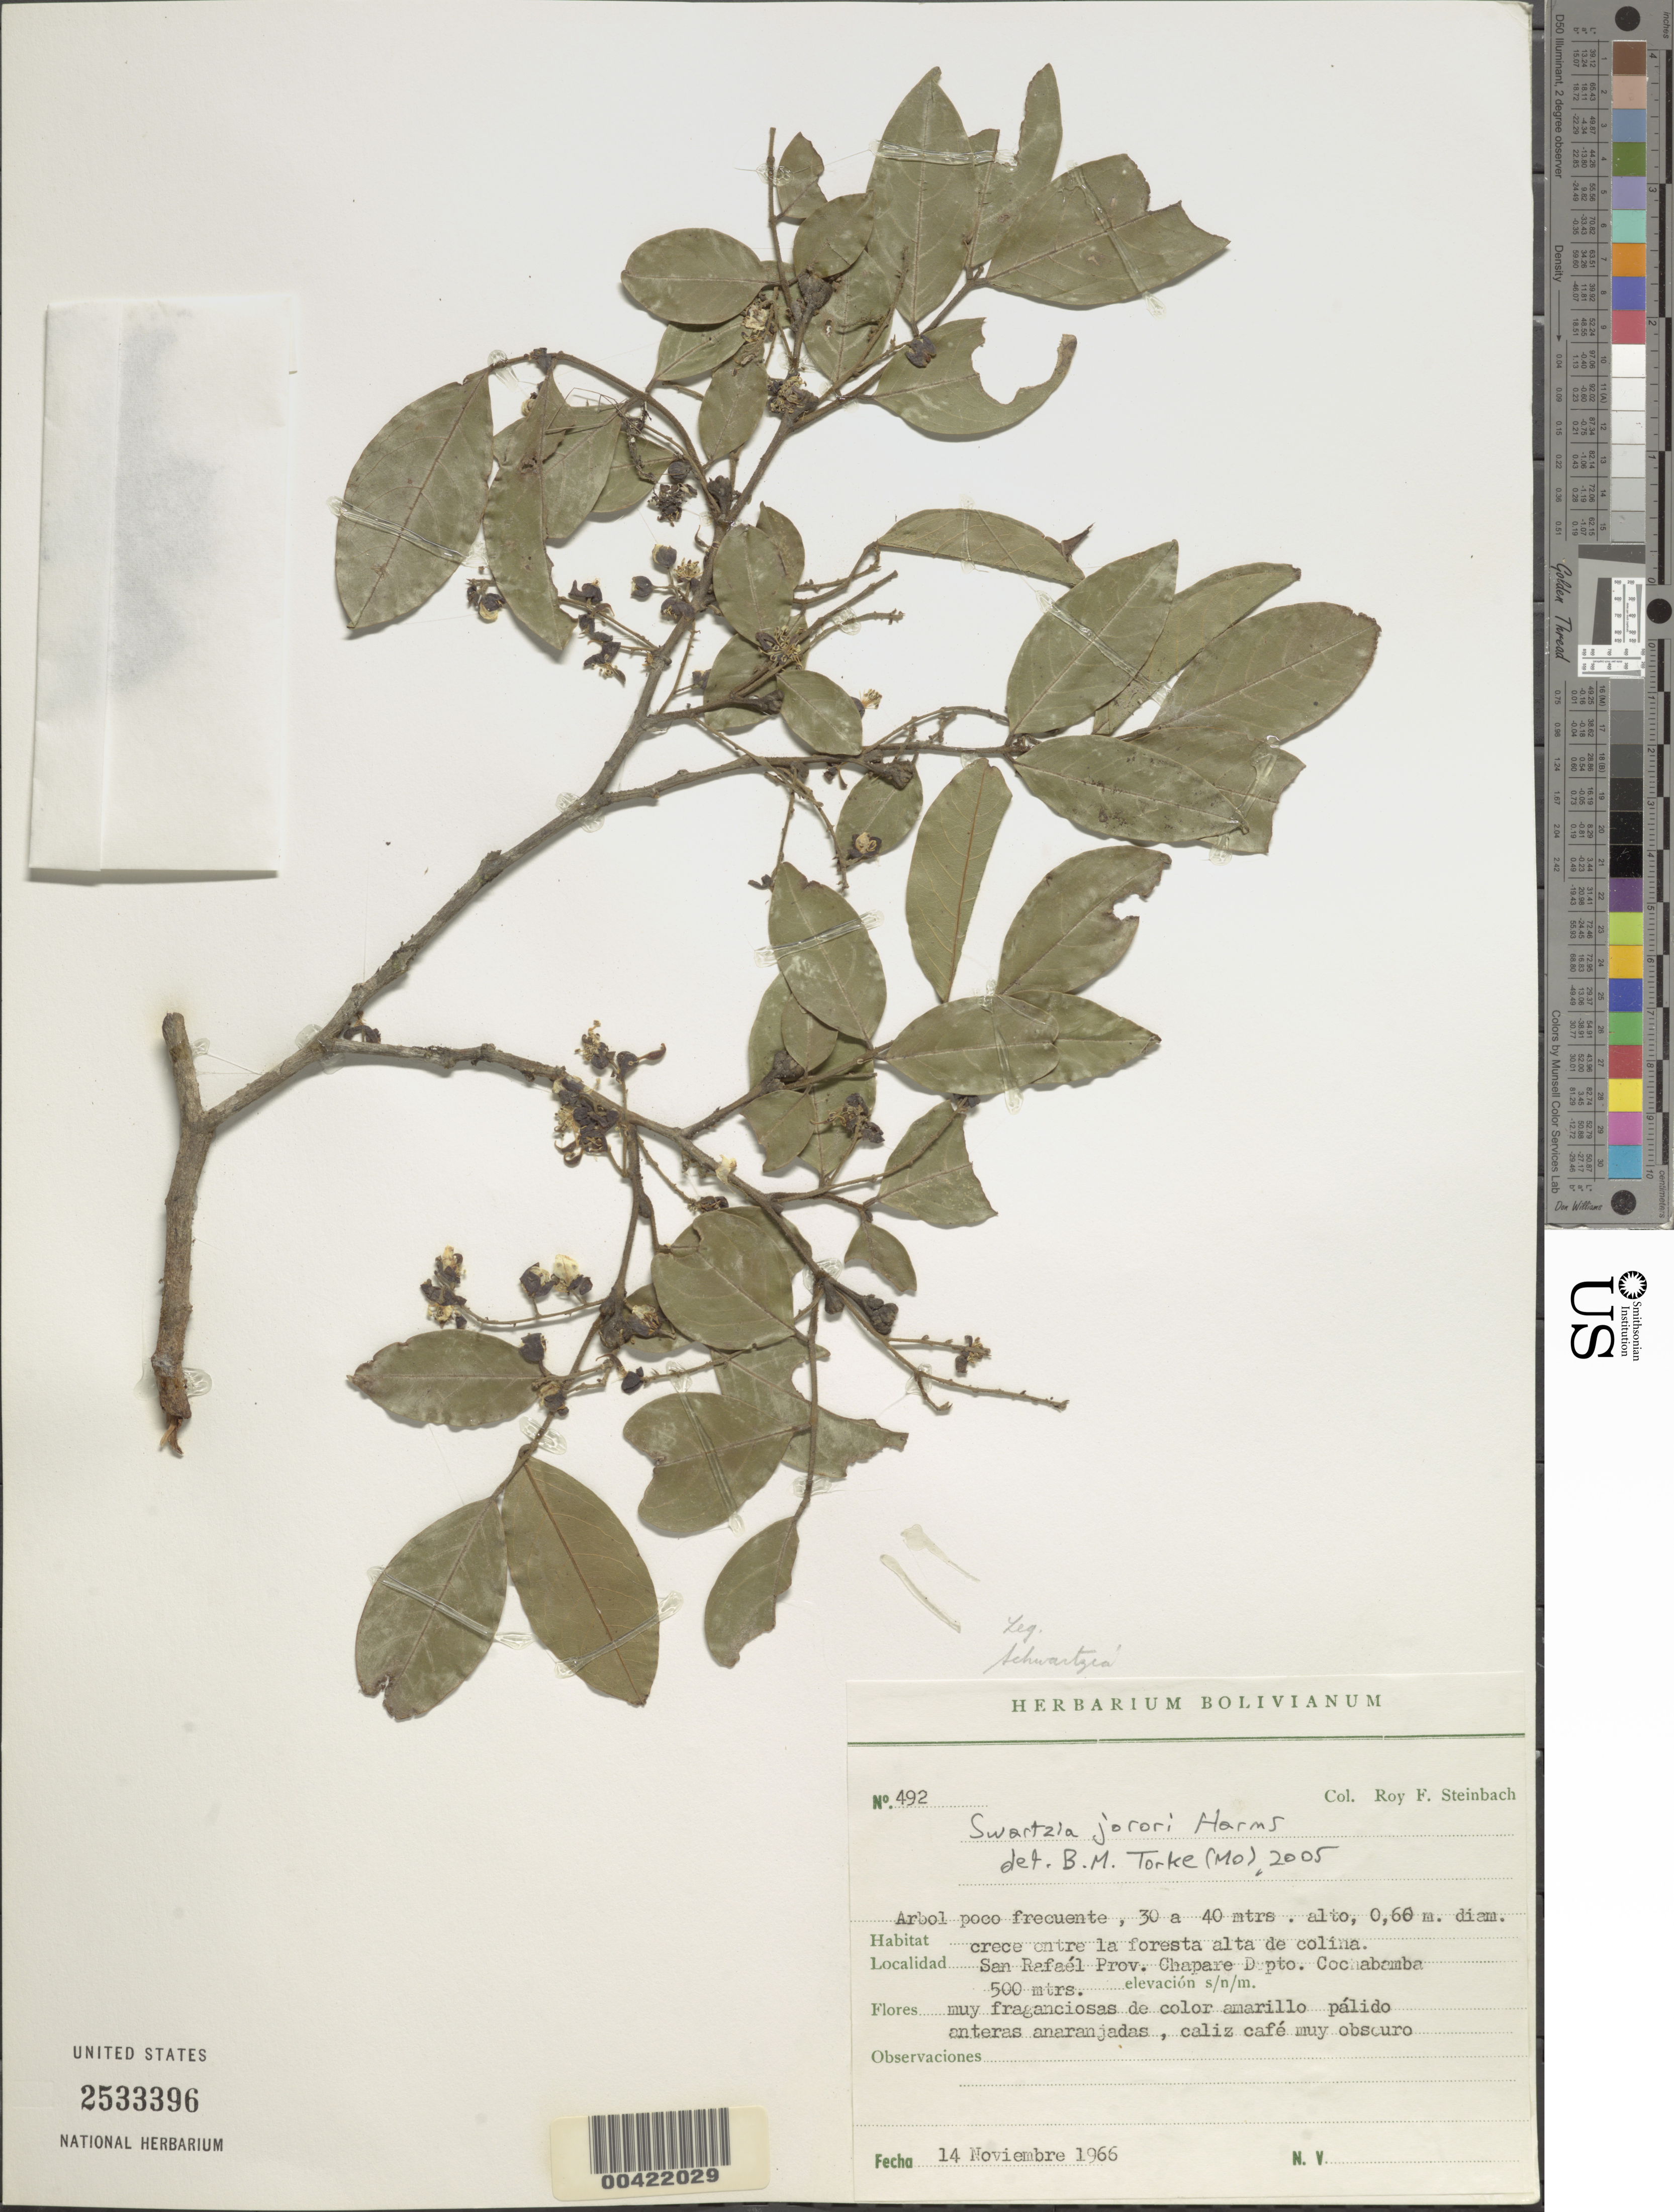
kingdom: Plantae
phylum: Tracheophyta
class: Magnoliopsida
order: Fabales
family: Fabaceae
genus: Swartzia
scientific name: Swartzia jorori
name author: Harms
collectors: R. F. Steinbach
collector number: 492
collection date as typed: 14 Nov 1966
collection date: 1966-11-14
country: Bolivia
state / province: Cochabamba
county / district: Chaparé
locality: San Rafael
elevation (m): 500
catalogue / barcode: US 2533396